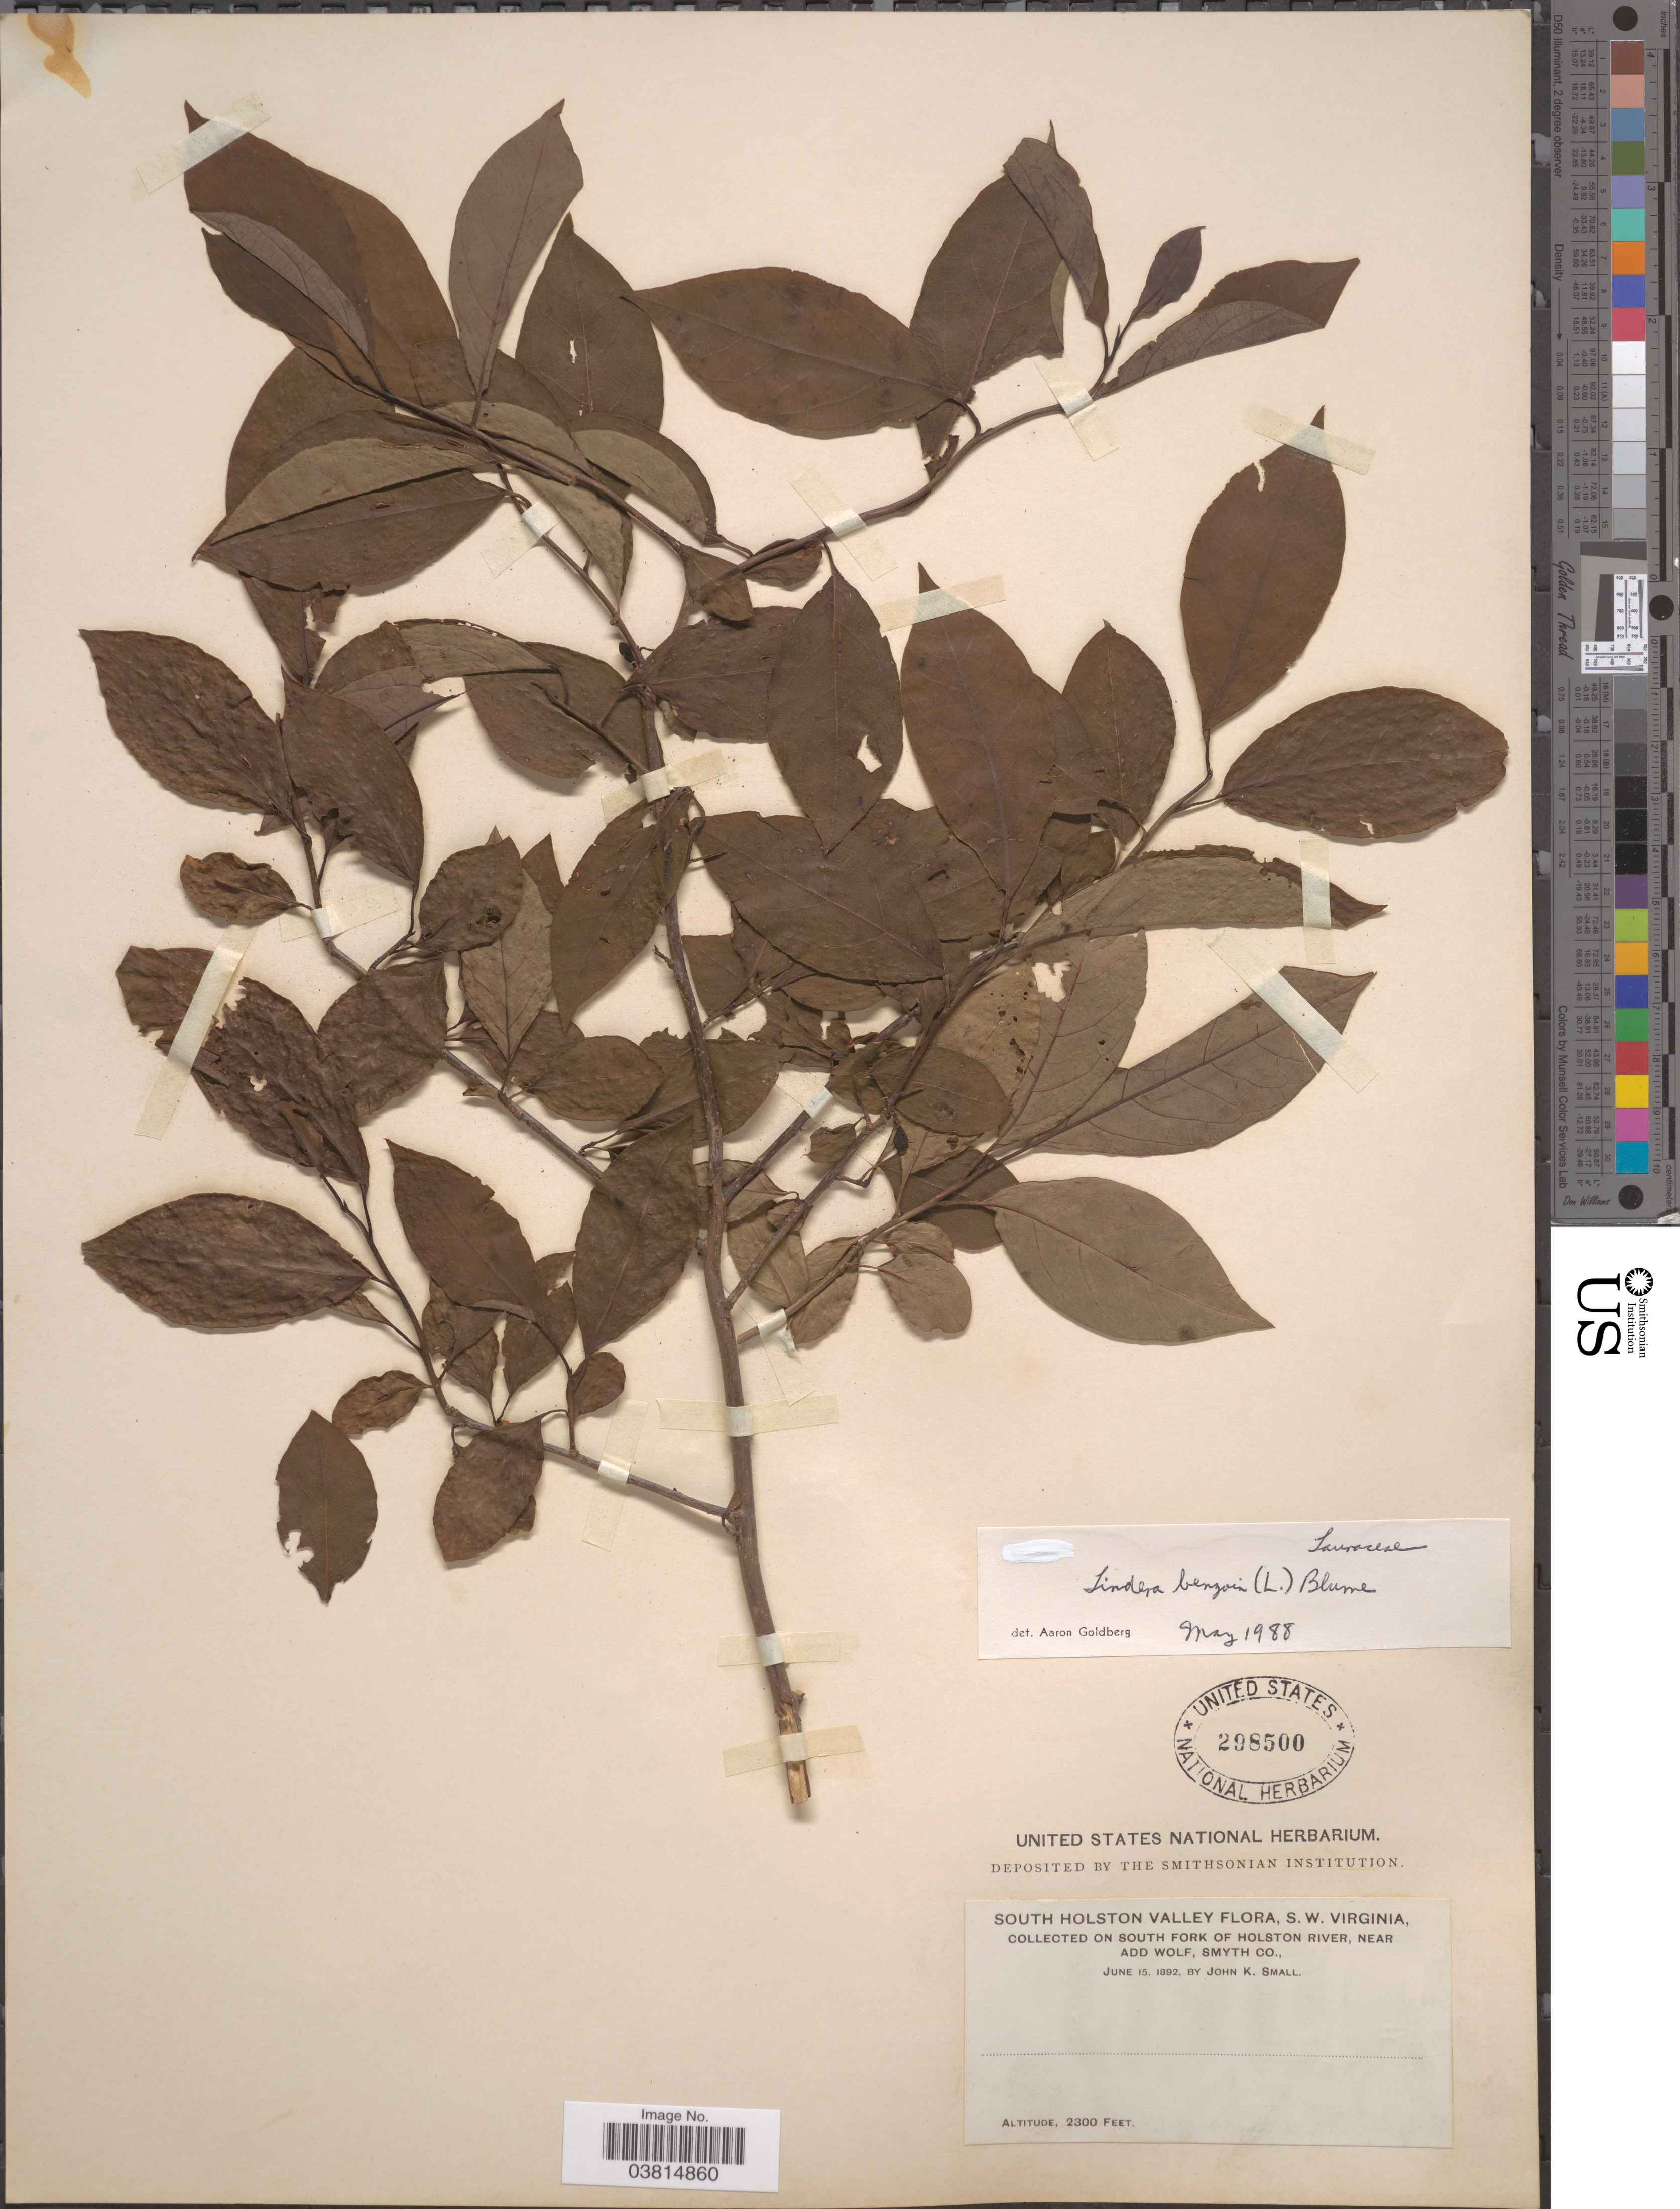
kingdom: Plantae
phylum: Tracheophyta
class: Magnoliopsida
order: Laurales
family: Lauraceae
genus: Lindera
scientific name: Lindera benzoin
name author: (L.) Blume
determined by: Goldberg, Aaron, (US), NMNH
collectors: J. K. Small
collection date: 1892-06-15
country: United States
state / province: Virginia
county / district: Smyth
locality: South Holston Valley, S.W. Virginia. On South Fork of Holston River, near Add Wolf, Smyth Co.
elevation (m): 701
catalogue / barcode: US 298500